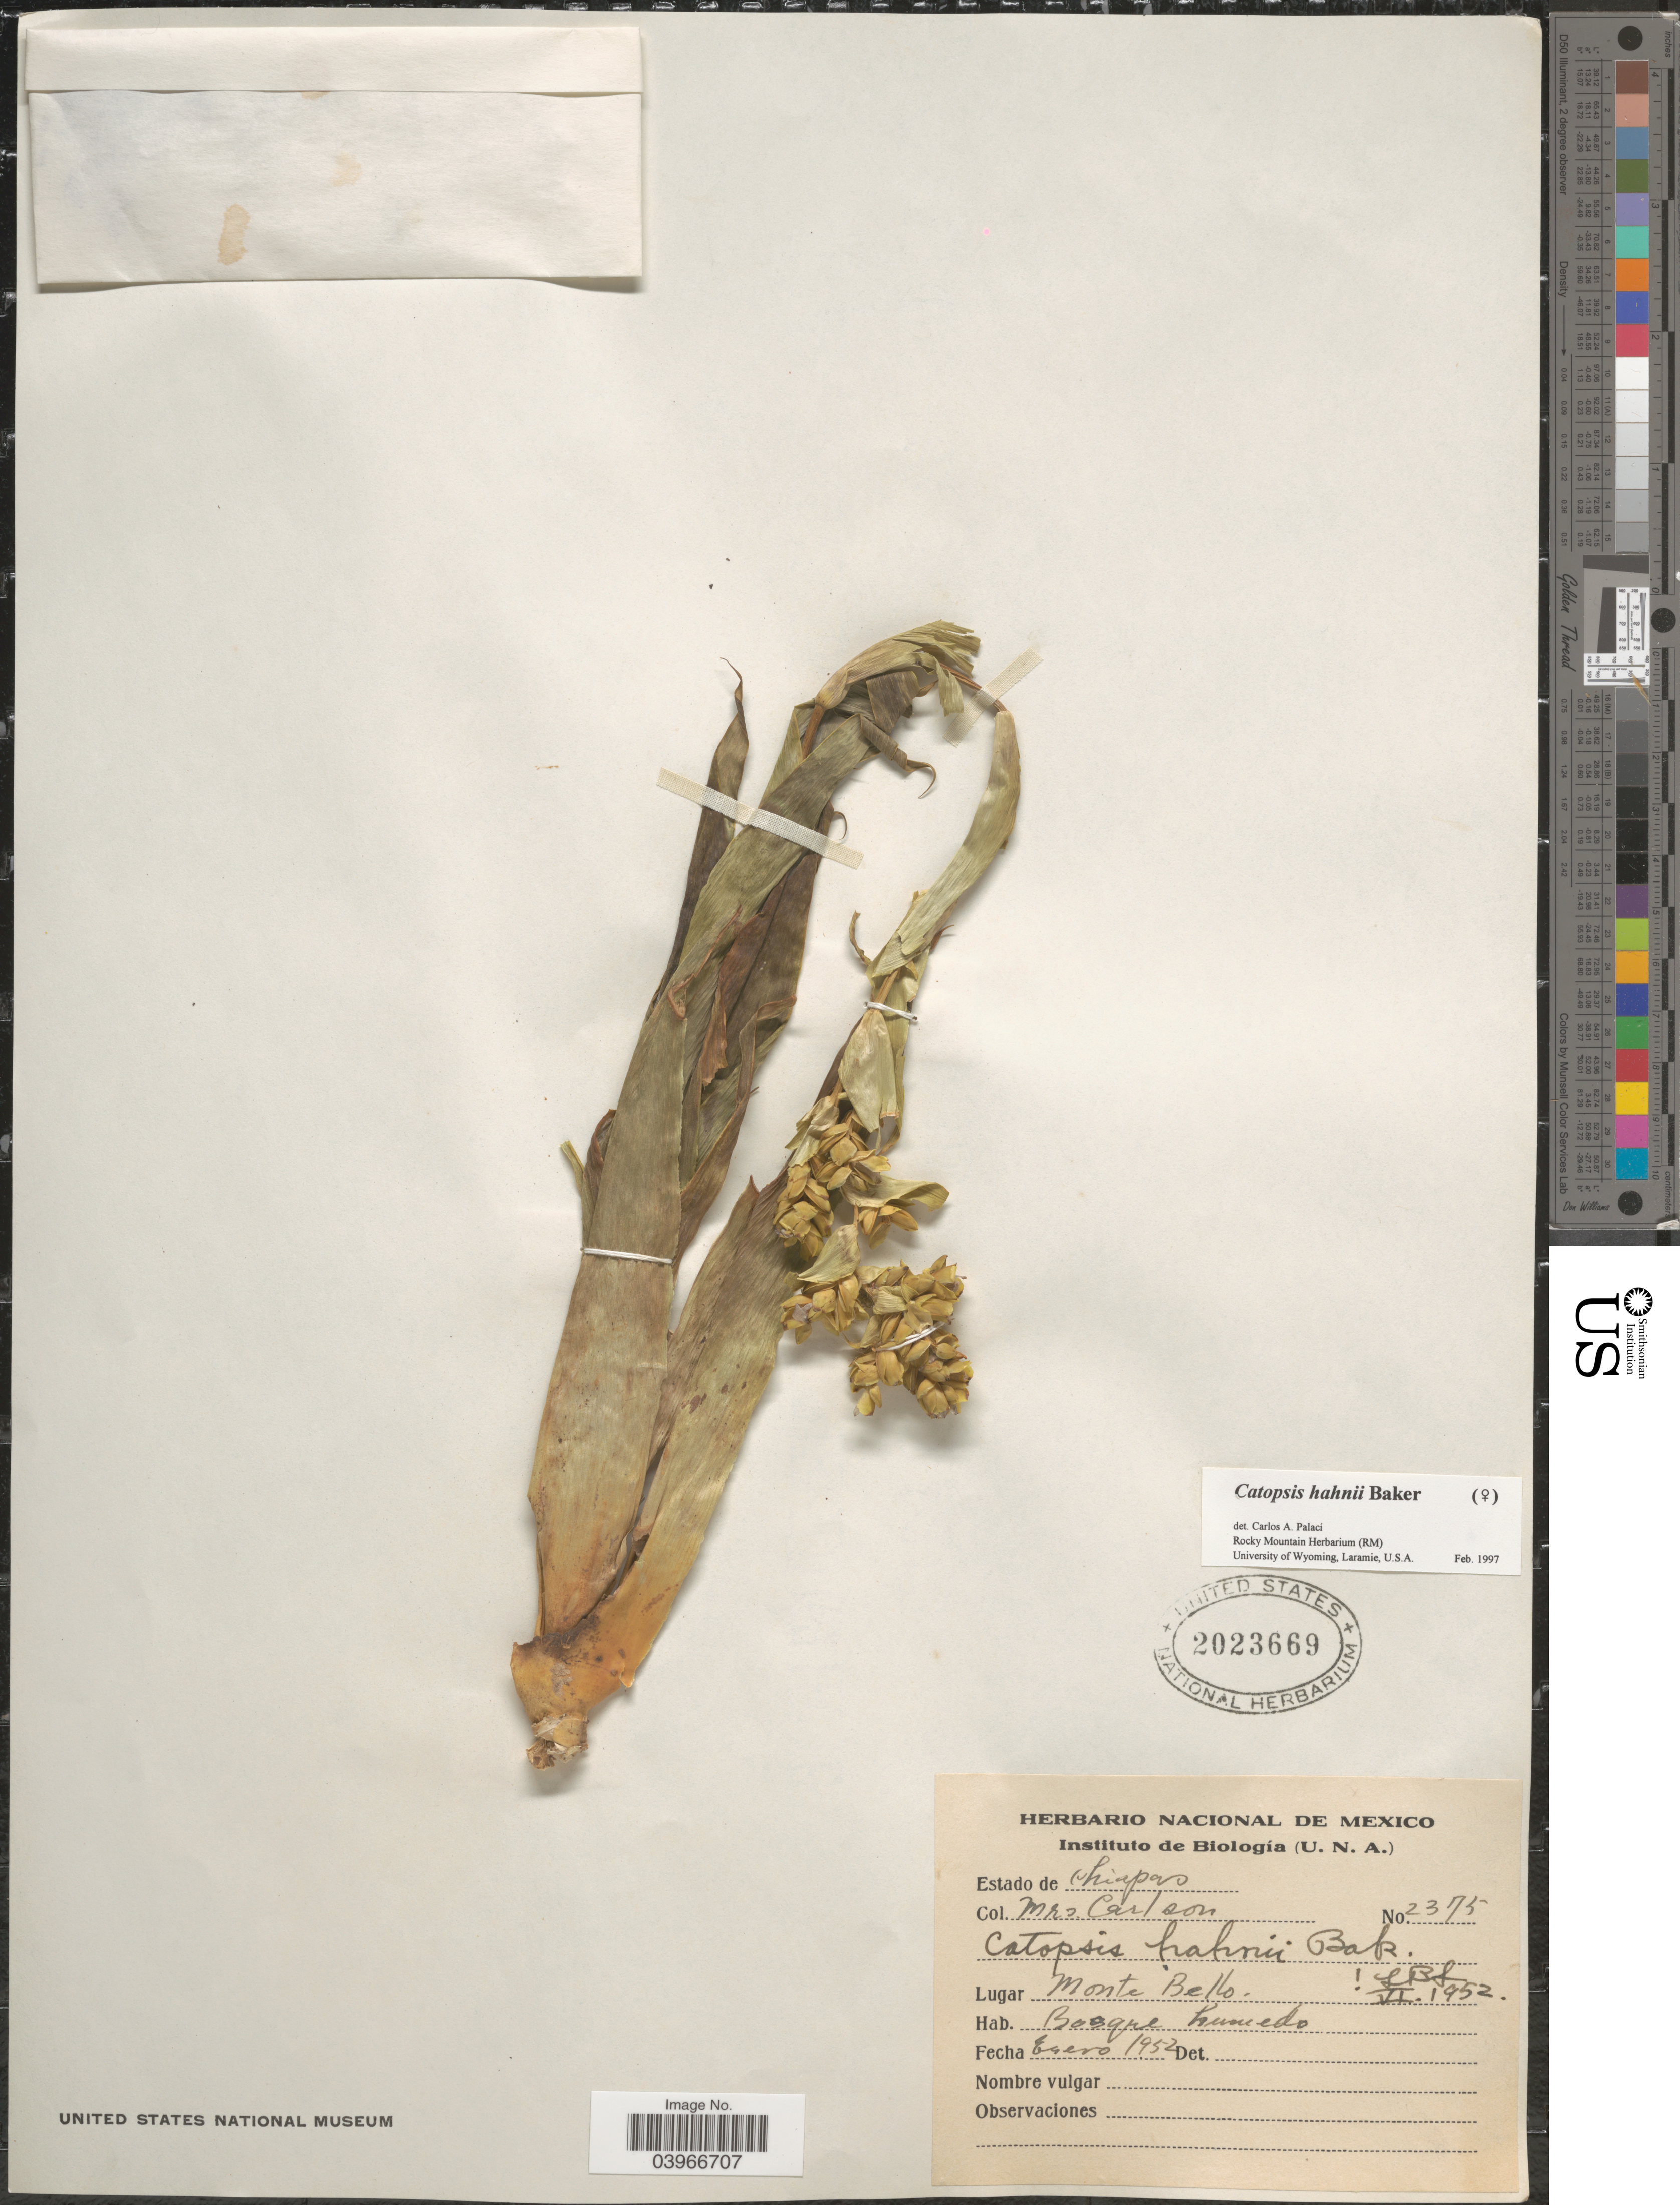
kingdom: Plantae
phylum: Tracheophyta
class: Liliopsida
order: Poales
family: Bromeliaceae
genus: Catopsis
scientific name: Catopsis hahnii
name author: Baker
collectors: Carlson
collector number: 2375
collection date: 1952-01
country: Mexico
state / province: Chiapas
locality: Monte Bello.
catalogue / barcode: US 2023669